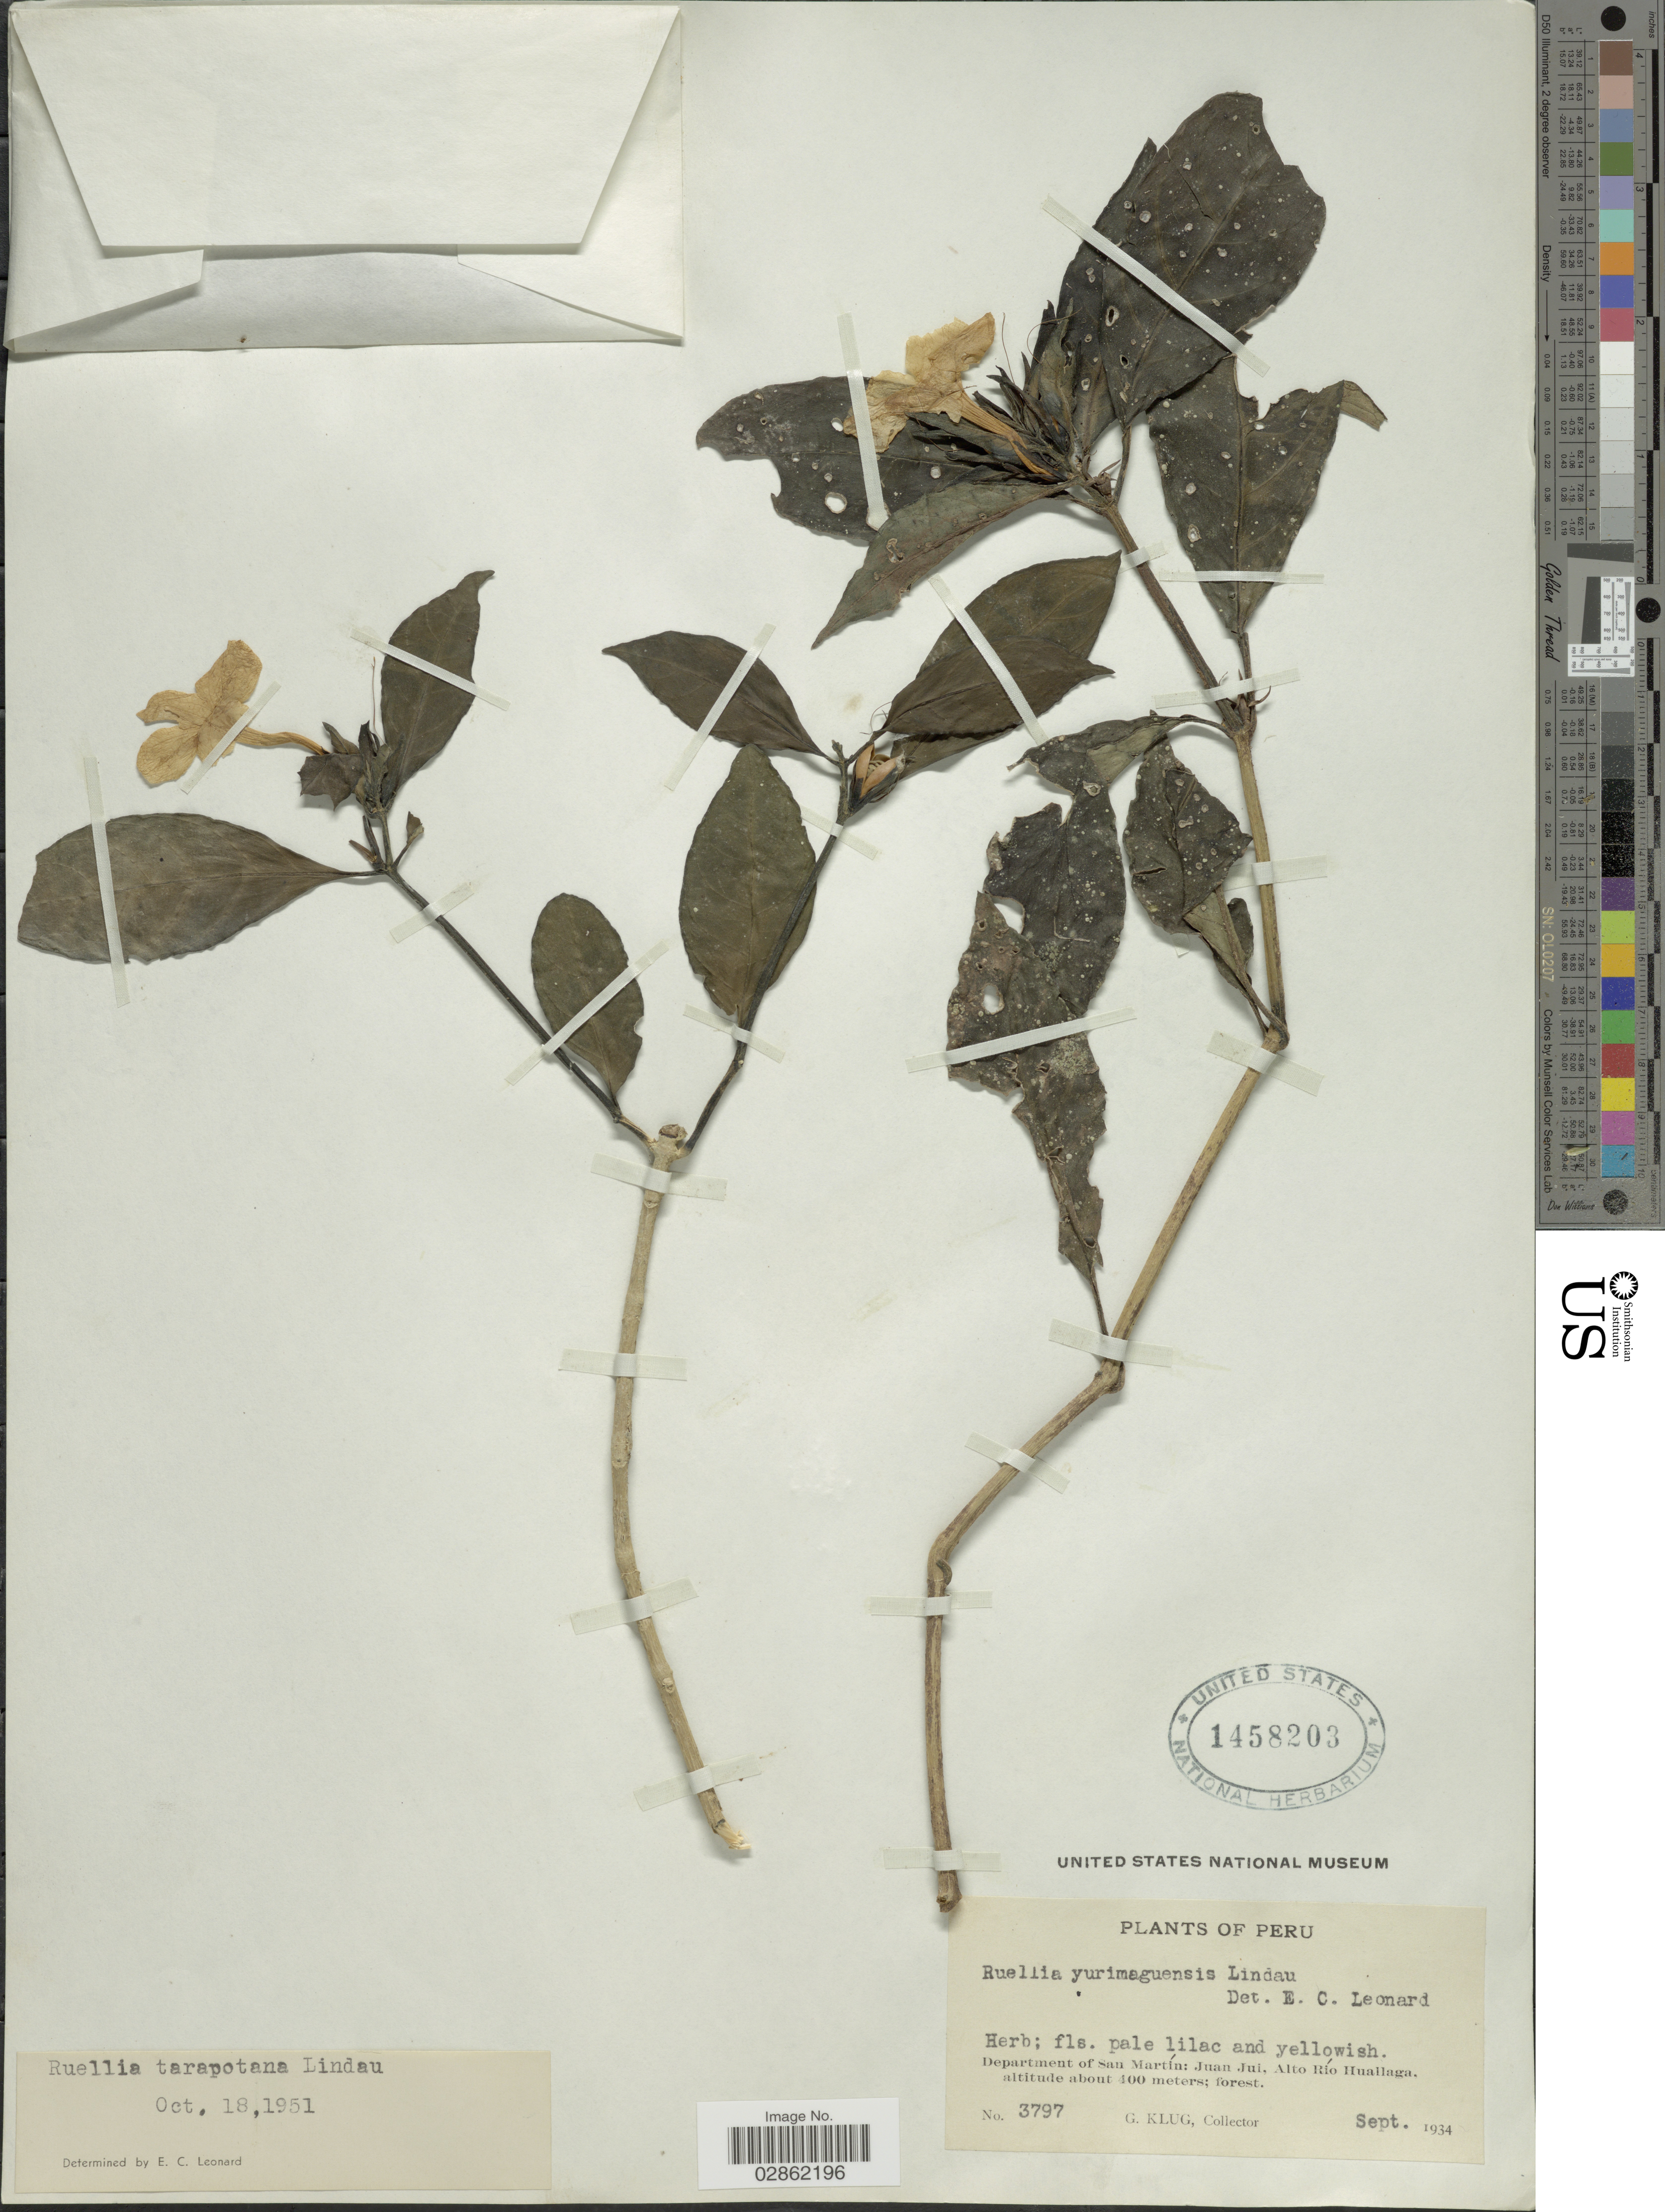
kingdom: Plantae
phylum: Tracheophyta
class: Magnoliopsida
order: Lamiales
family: Acanthaceae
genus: Ruellia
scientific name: Ruellia tarapotana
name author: Lindau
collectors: G. Klug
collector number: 3797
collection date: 1934-09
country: Peru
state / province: San Martín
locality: Department of San Martín, Juan Jui, Alto Río Huallaga.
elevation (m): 400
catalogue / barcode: US 1458203